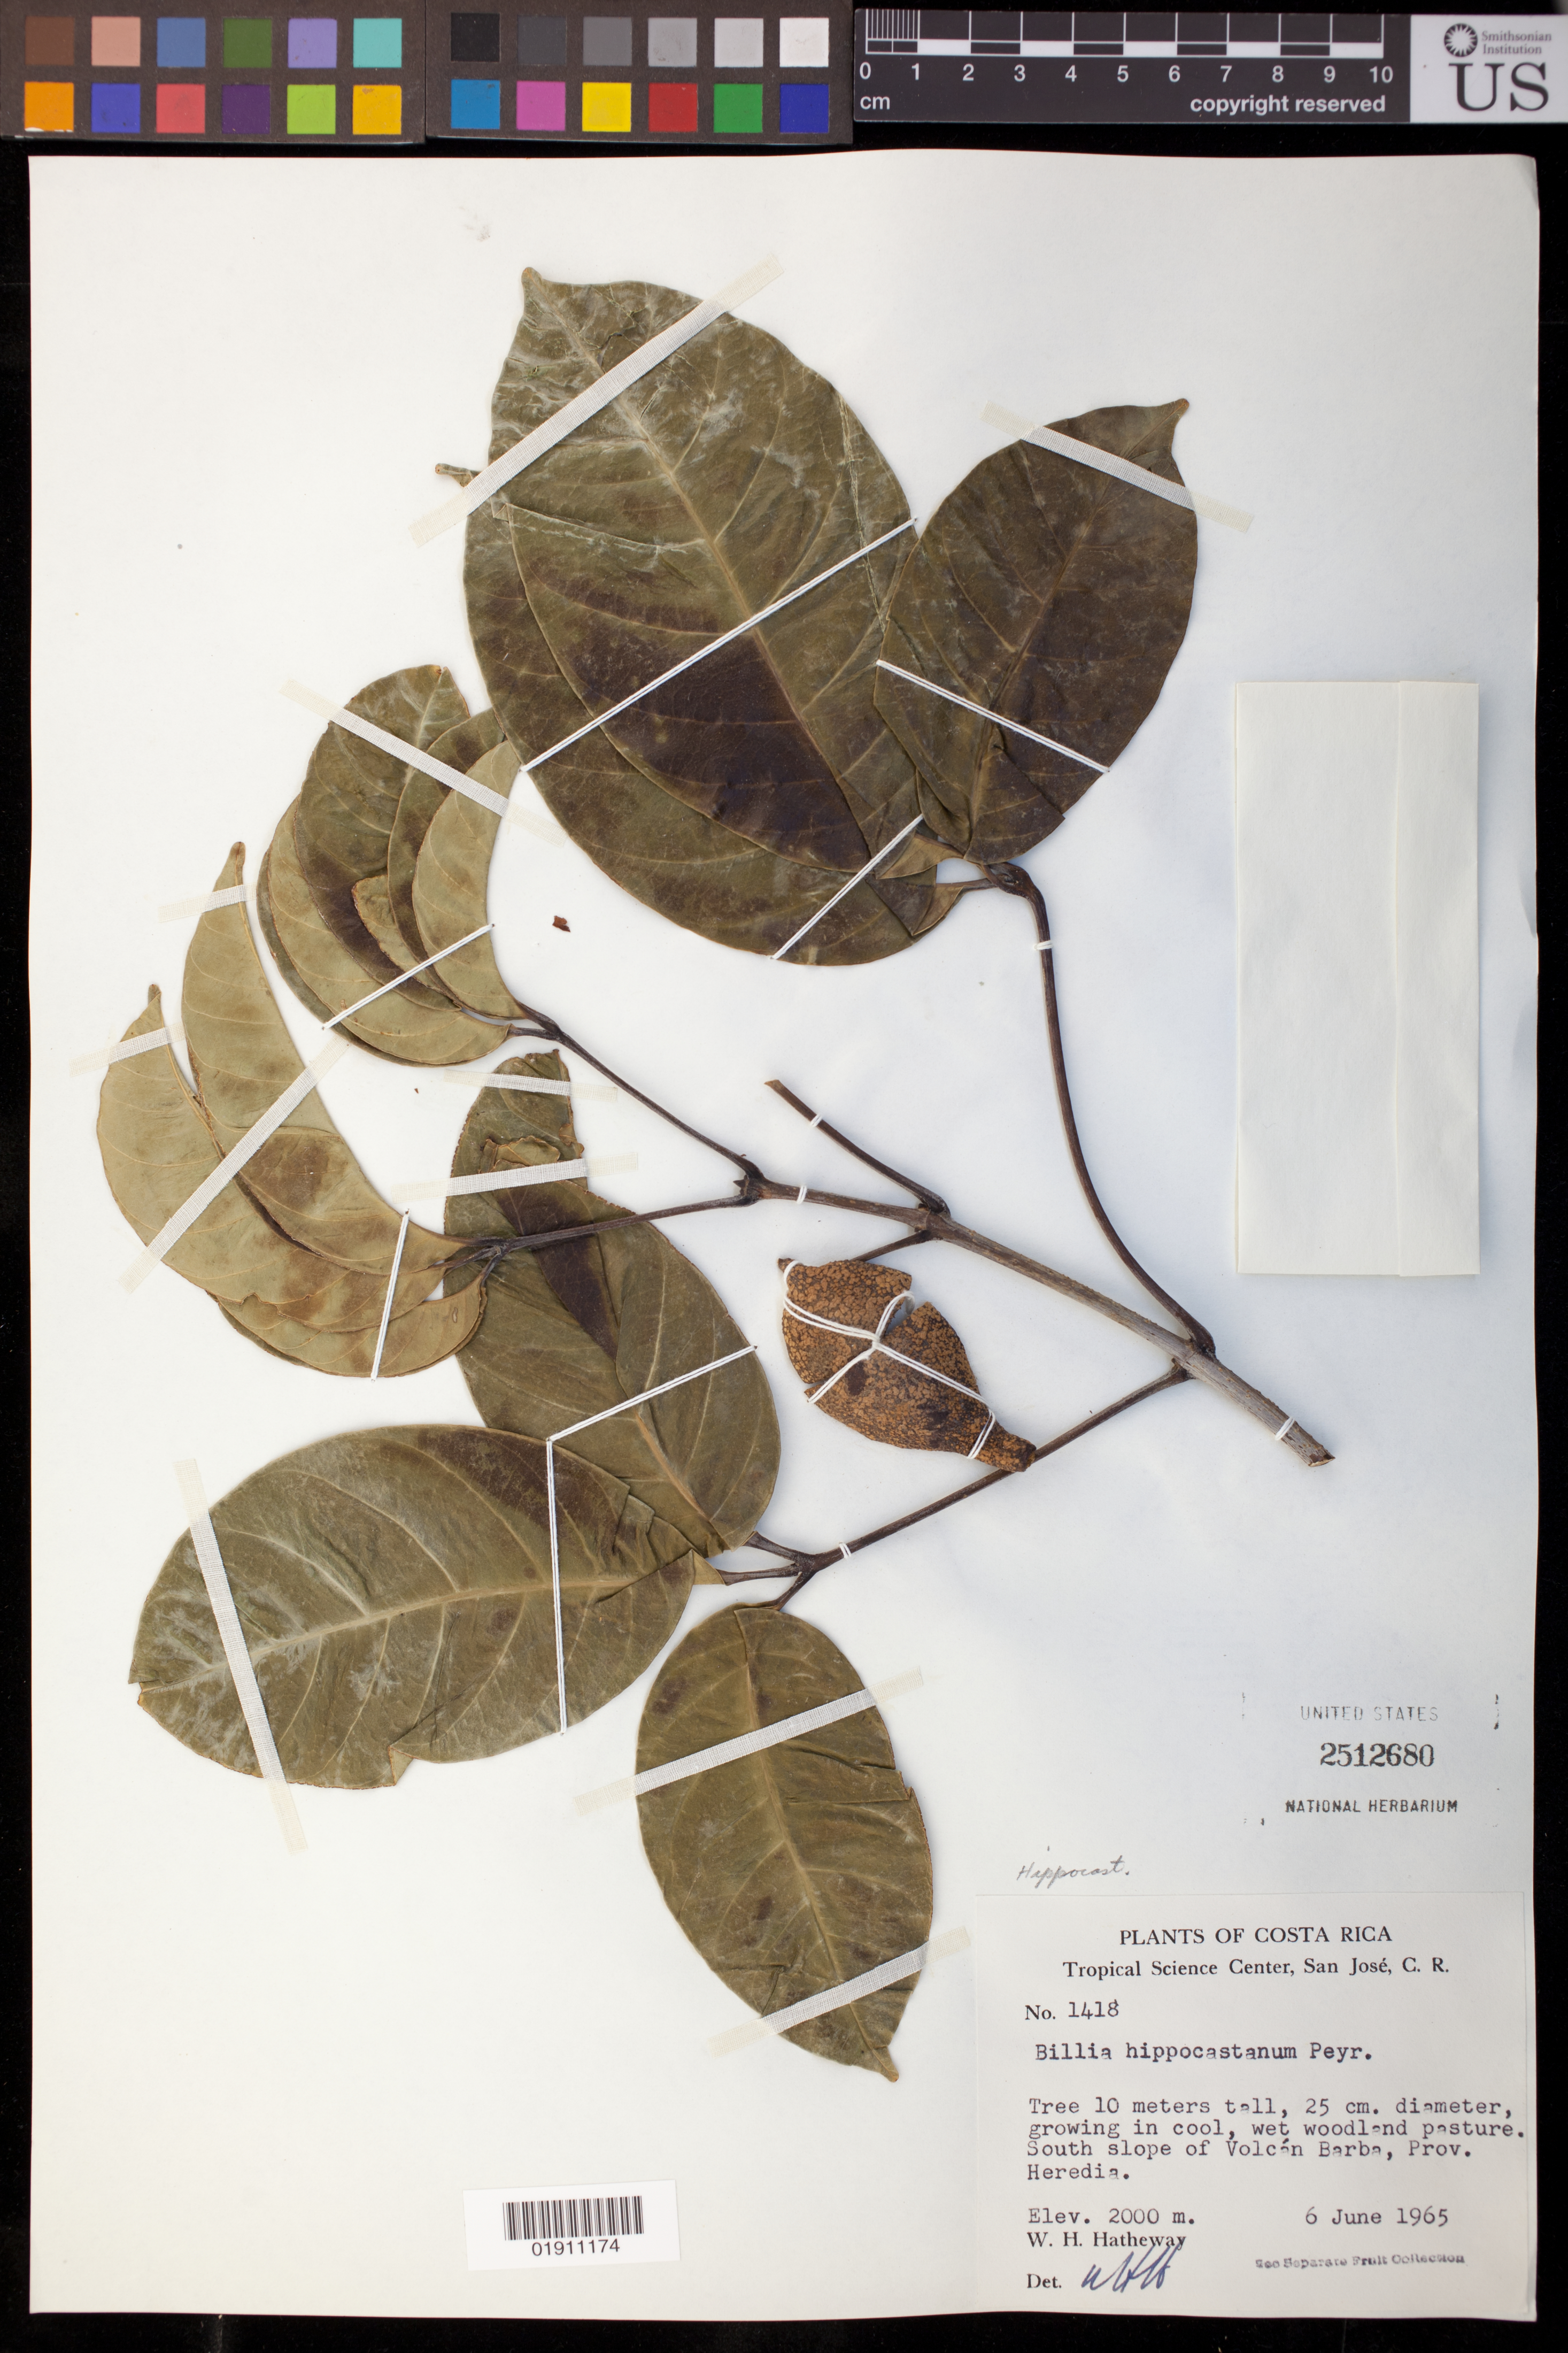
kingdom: Plantae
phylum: Tracheophyta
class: Magnoliopsida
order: Sapindales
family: Sapindaceae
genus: Billia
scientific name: Billia hippocastanum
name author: Peyr.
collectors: W. H. Hatheway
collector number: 1418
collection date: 1965-06-06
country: Costa Rica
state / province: Heredia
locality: South slope of Volcan Barba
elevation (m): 2000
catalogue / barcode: US 2512680